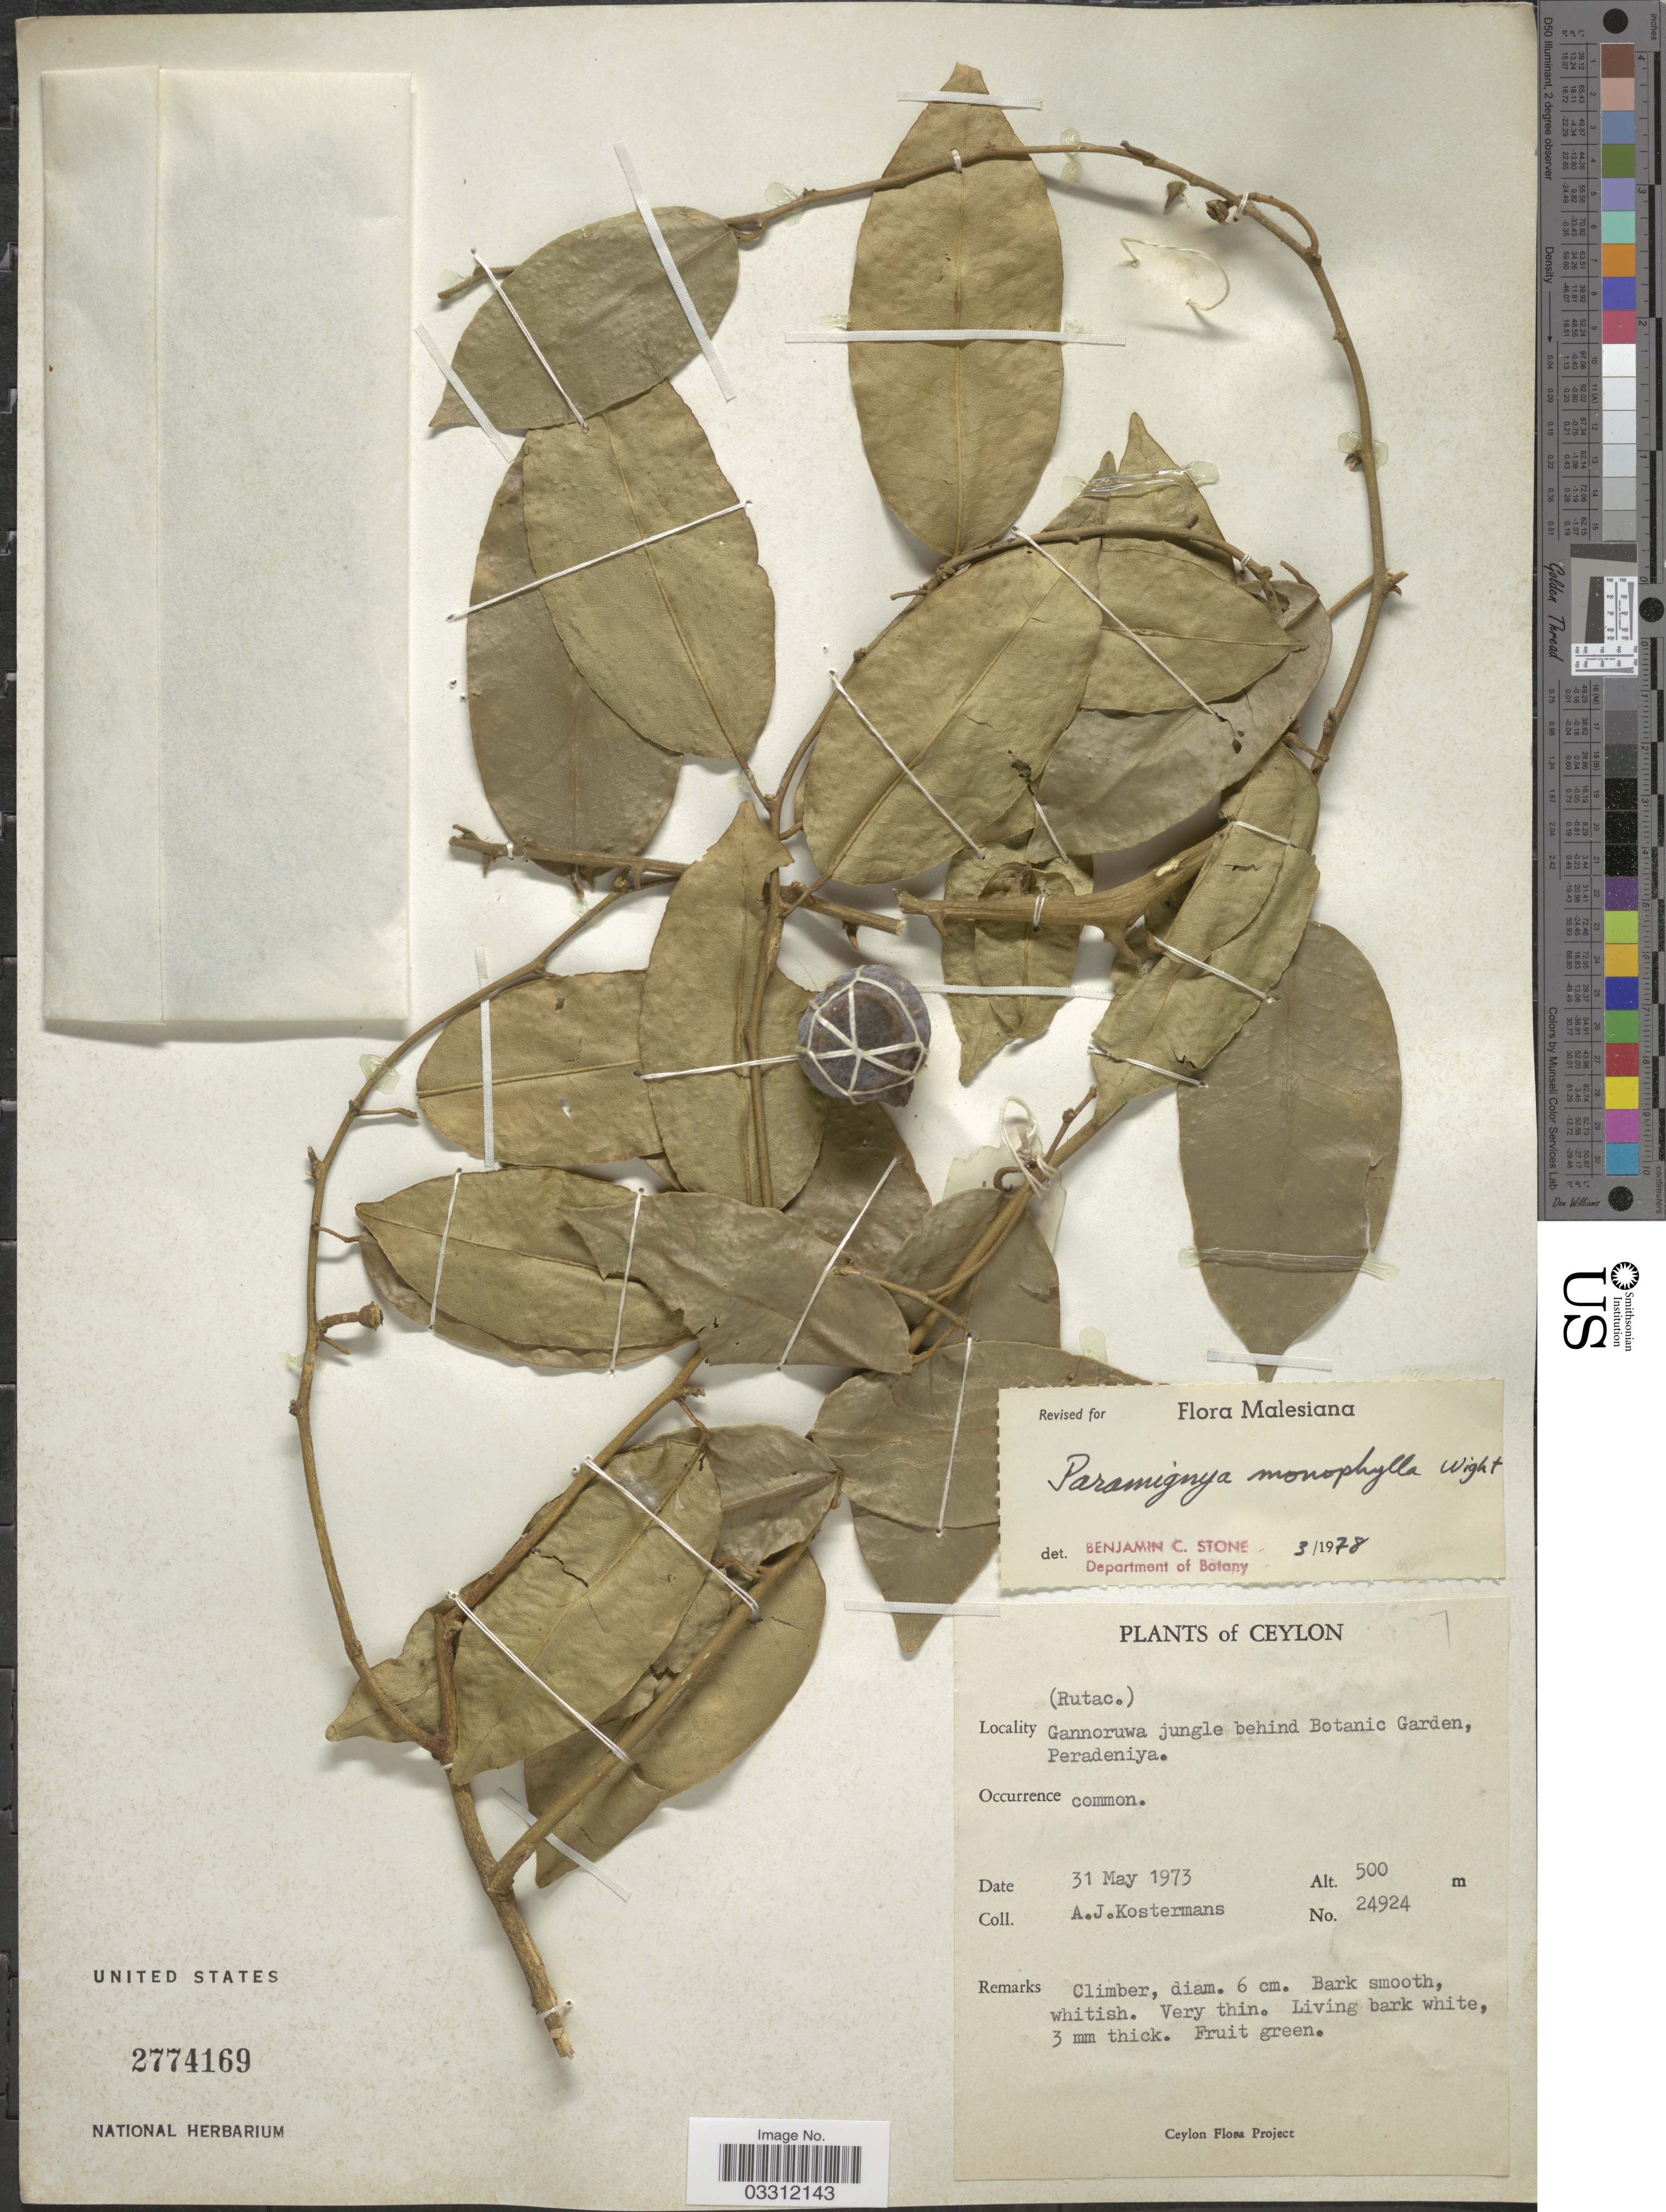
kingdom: Plantae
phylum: Tracheophyta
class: Magnoliopsida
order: Sapindales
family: Rutaceae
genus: Paramignya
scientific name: Paramignya monophylla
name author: Wight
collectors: A. J. G. Kostermans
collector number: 24924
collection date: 1973-05-31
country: Sri Lanka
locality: Ceylon, Gannoruwa jungle behind Botanic Garden, Peradeniya.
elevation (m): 500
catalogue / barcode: US 2774169